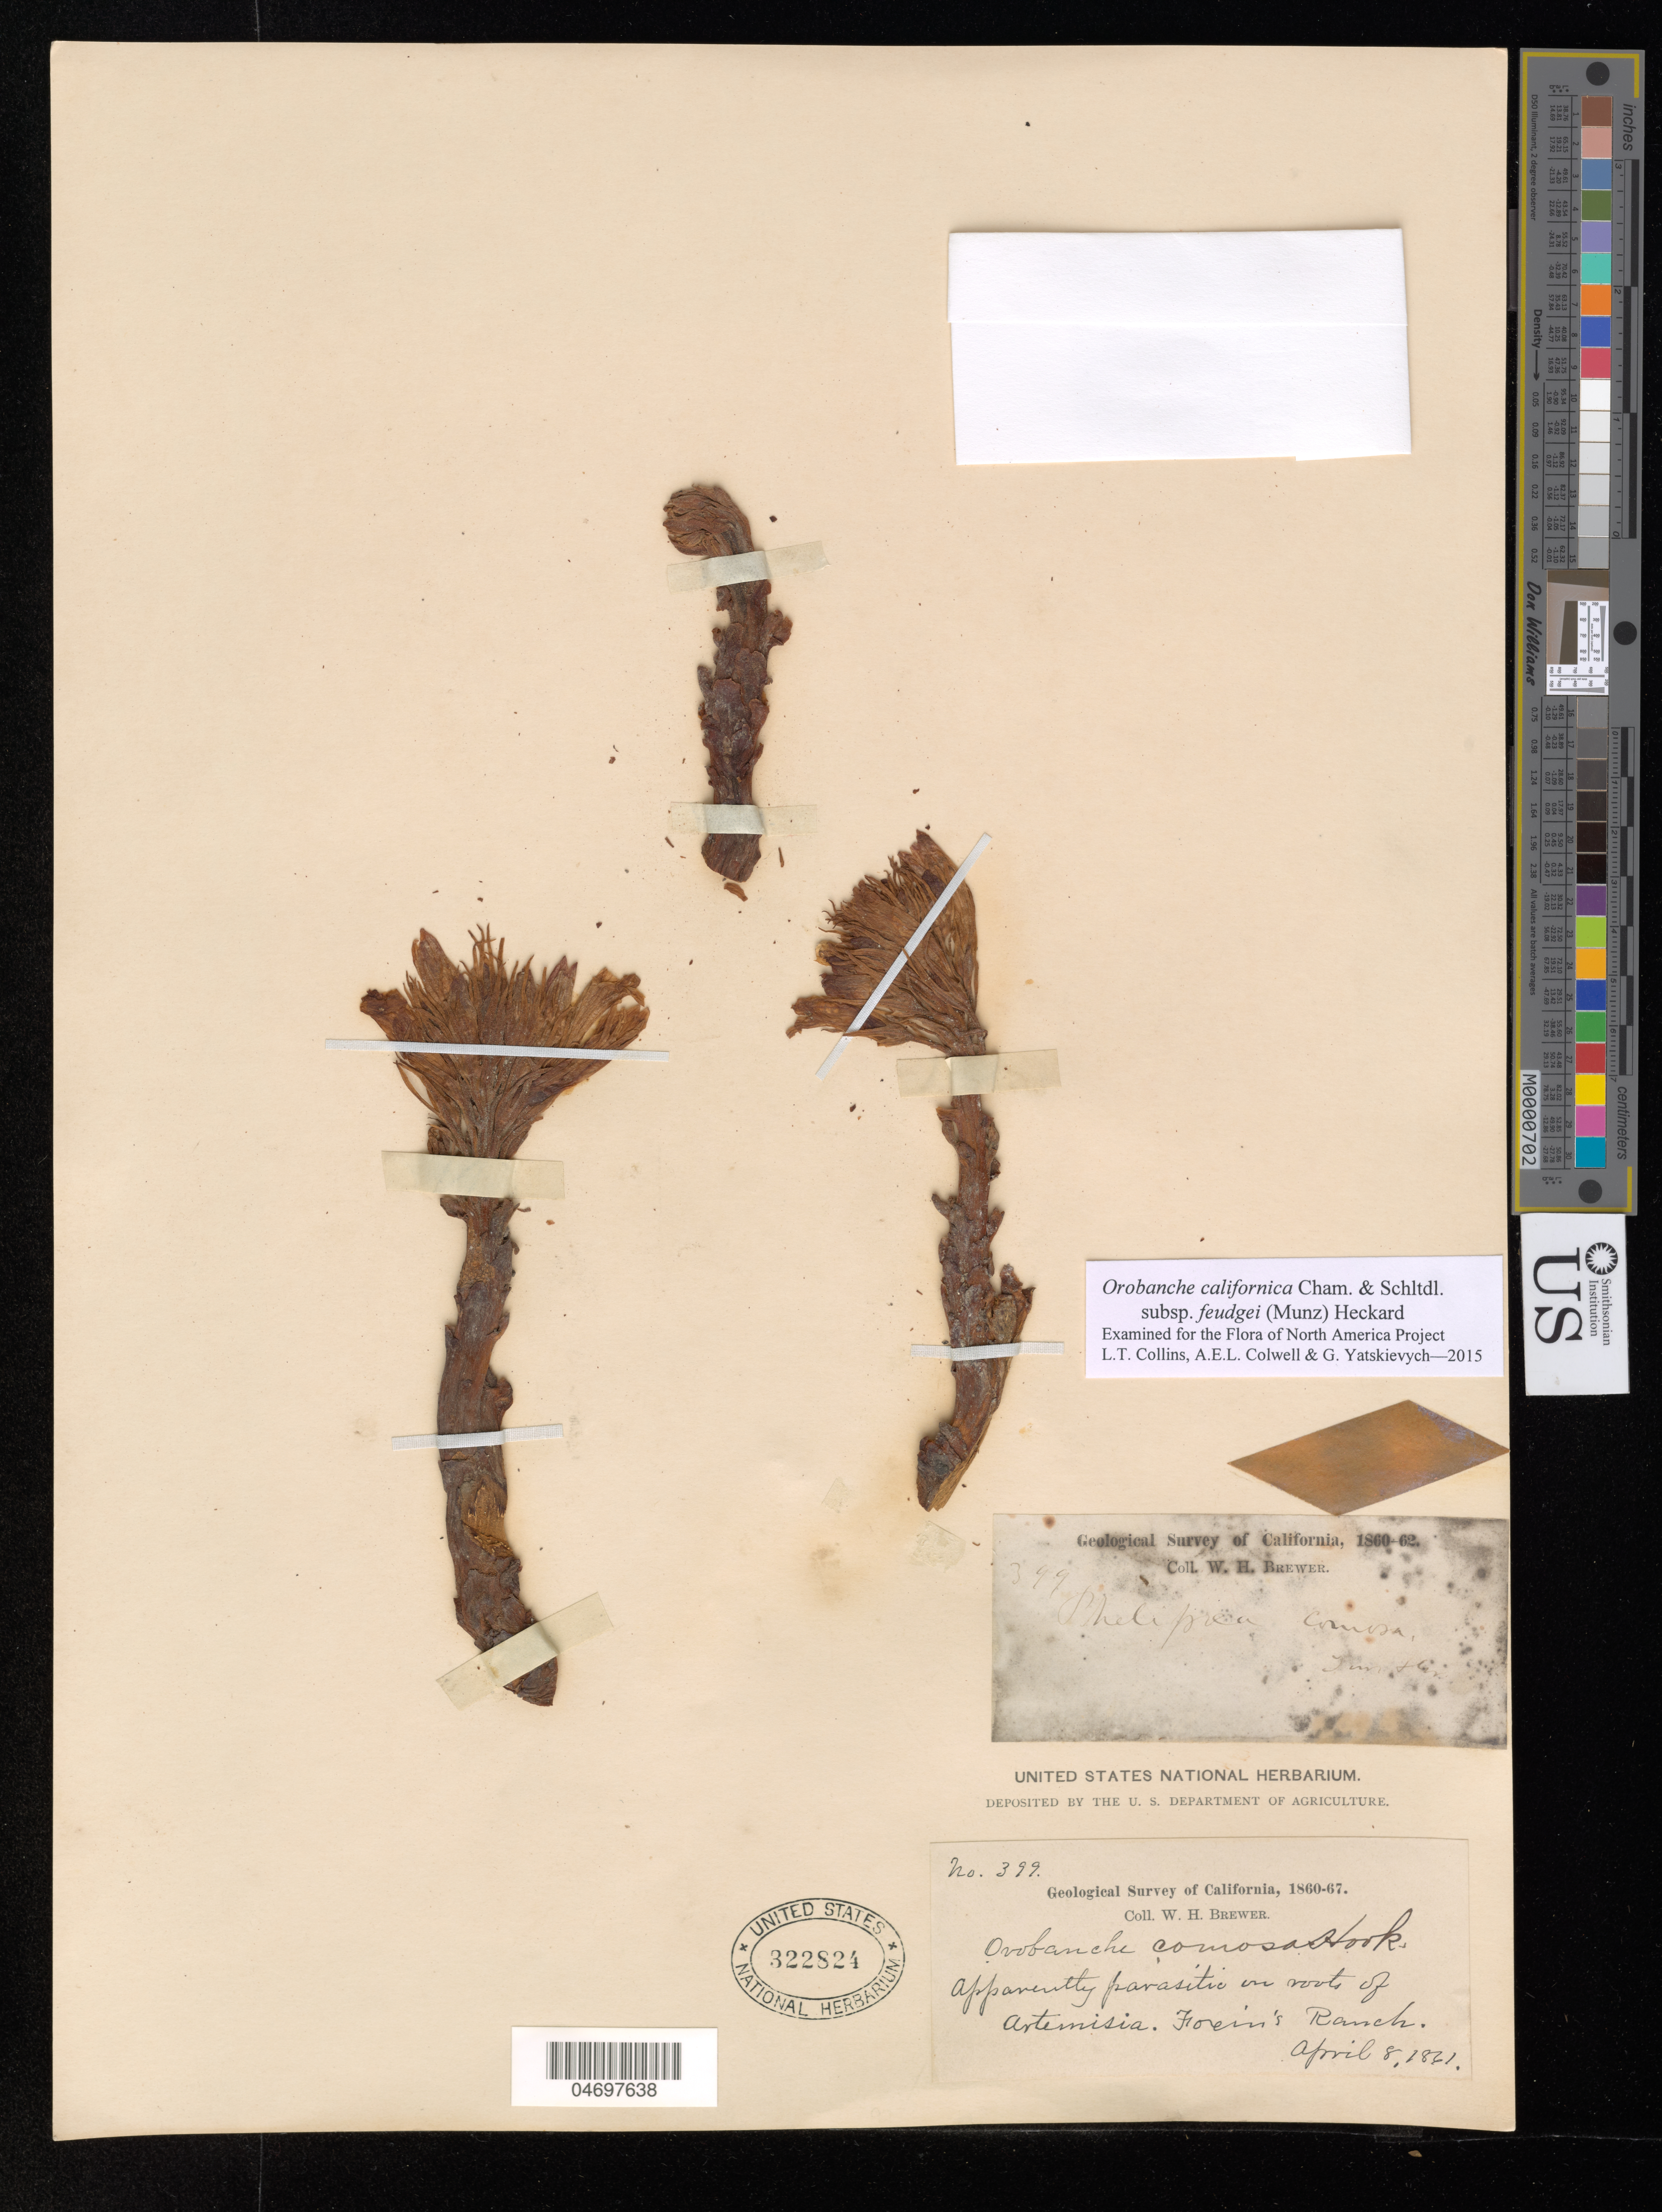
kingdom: Plantae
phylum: Tracheophyta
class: Magnoliopsida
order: Lamiales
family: Orobanchaceae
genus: Orobanche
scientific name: Orobanche californica subsp. feudgei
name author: (Munz) Heckard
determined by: Collins, L. T.; Colwell, A. E.; Yatskievych, G. A.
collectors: W. H. Brewer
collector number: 399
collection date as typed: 08 Apr 1861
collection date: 1861-04-08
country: United States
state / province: California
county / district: Santa Barbara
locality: Foxin's Ranch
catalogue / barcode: US 322824